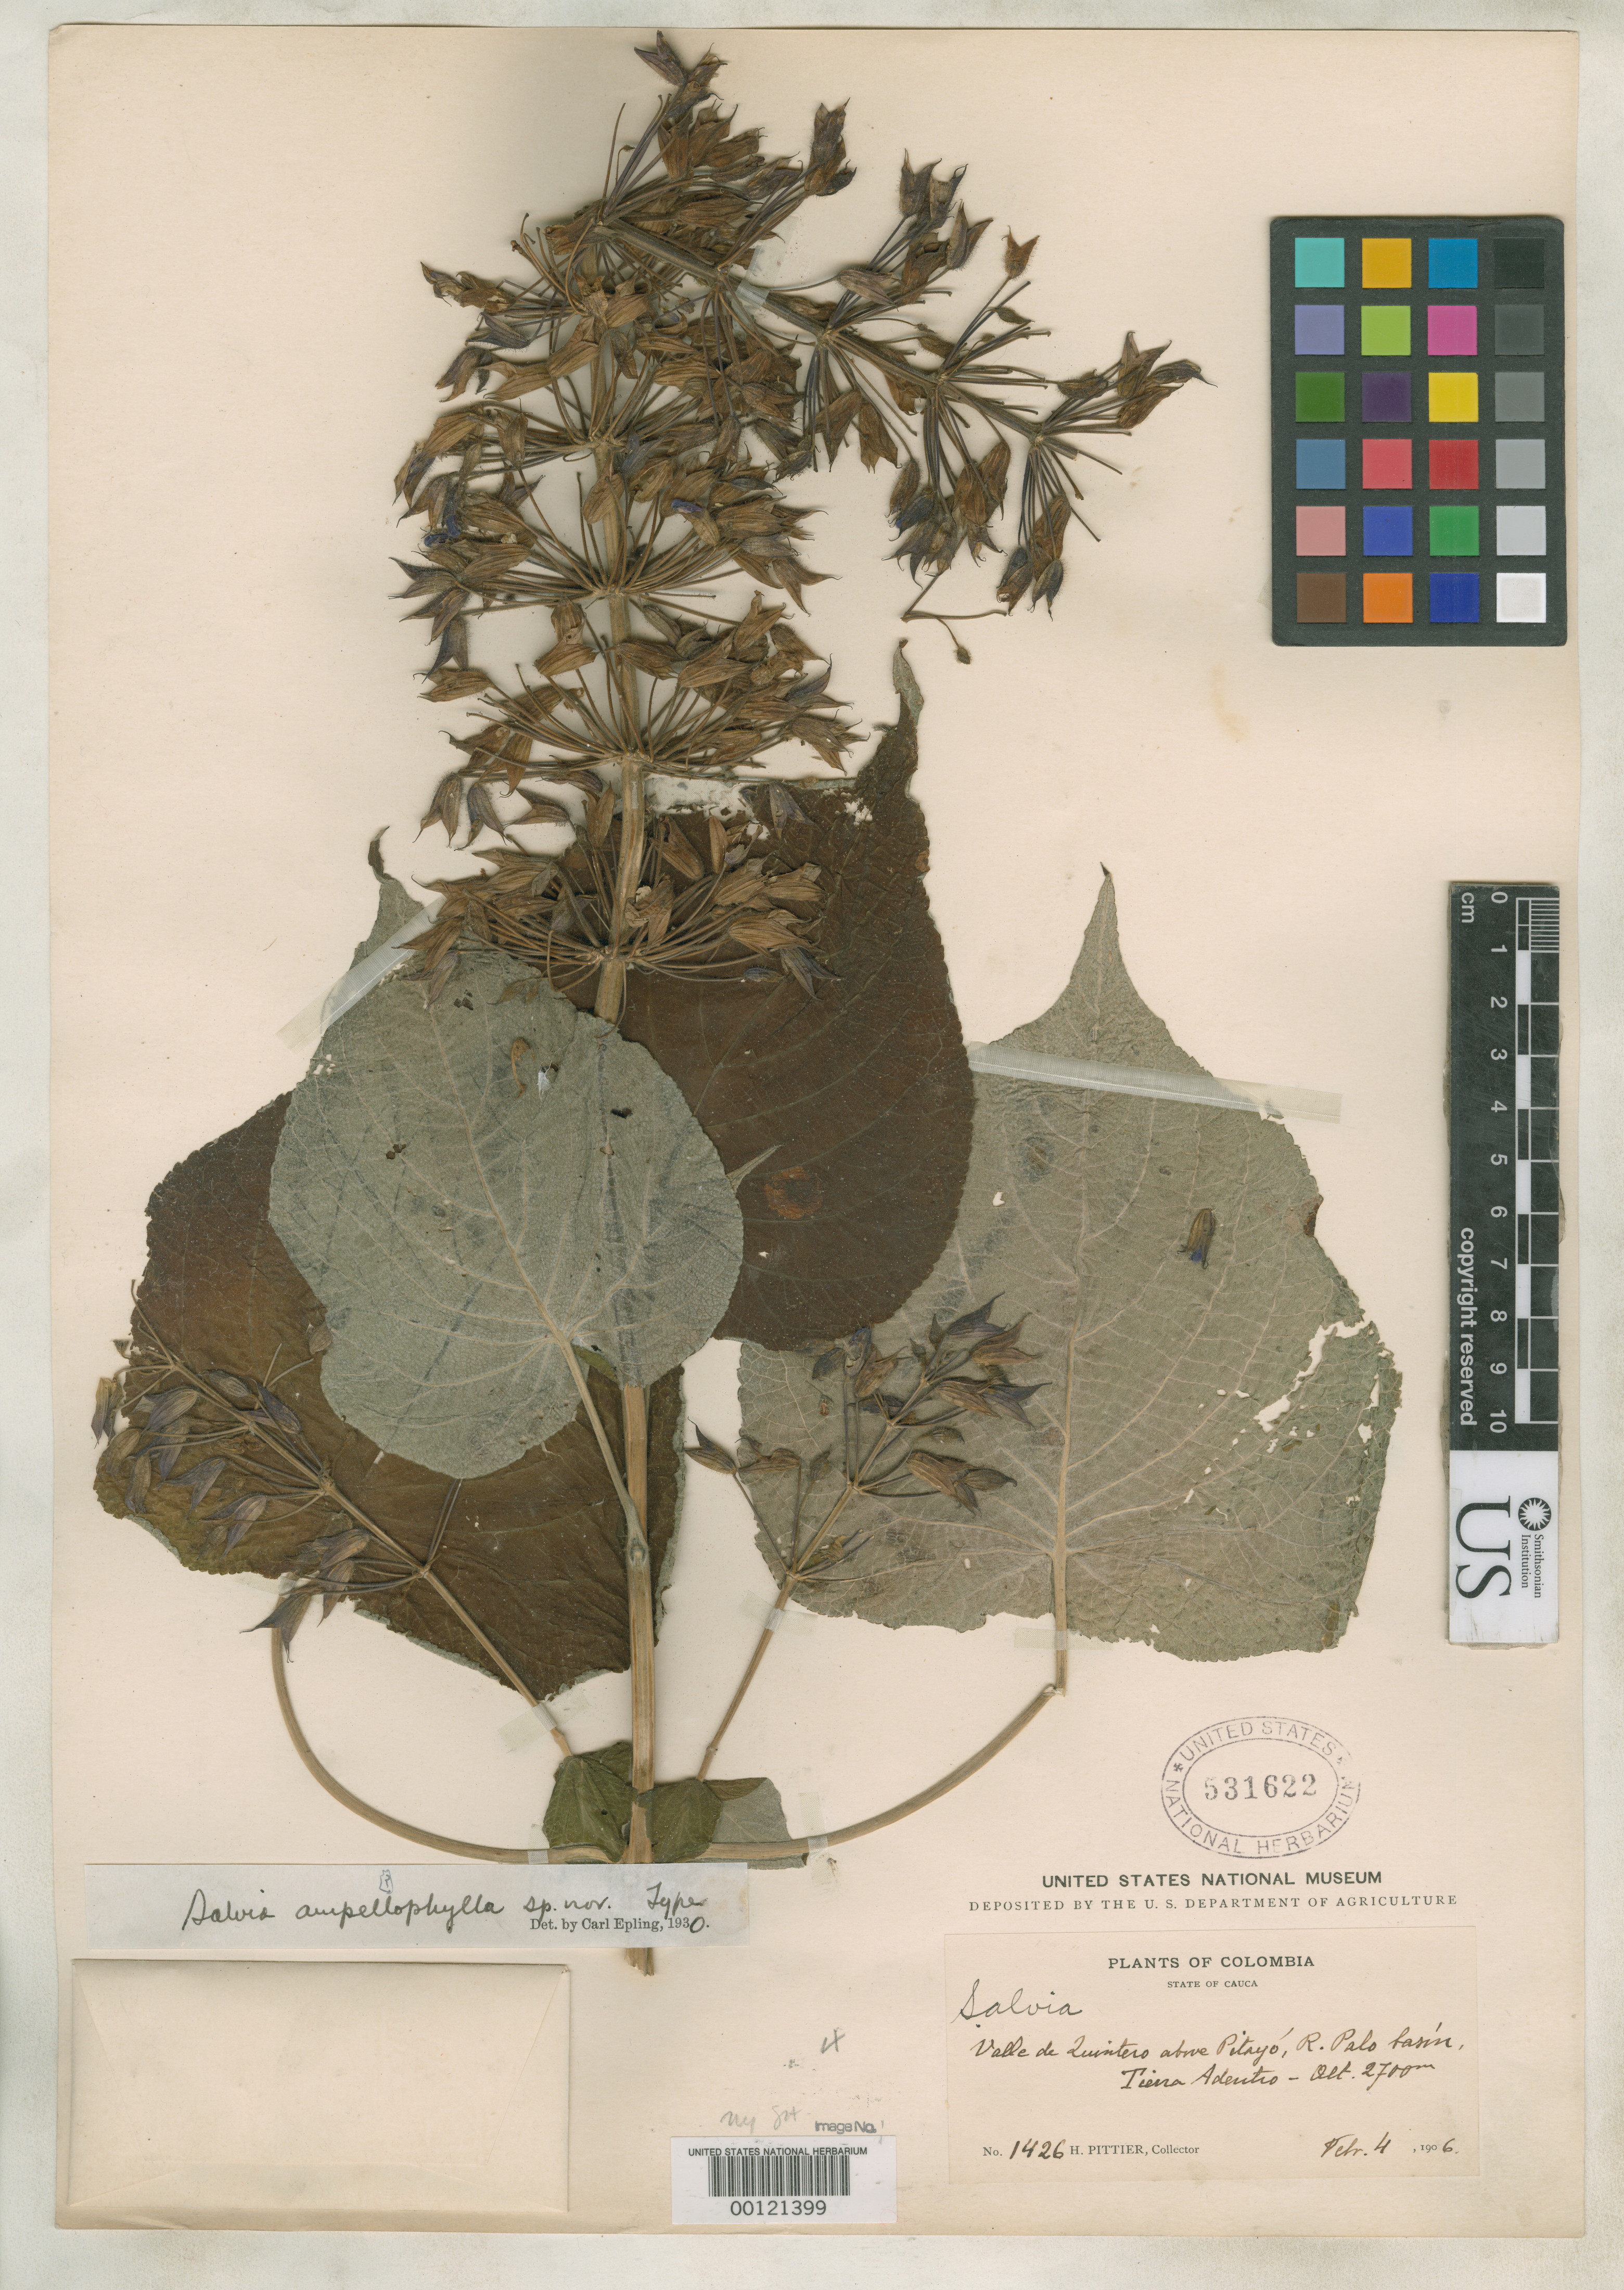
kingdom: Plantae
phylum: Tracheophyta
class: Magnoliopsida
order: Lamiales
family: Lamiaceae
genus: Salvia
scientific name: Salvia ampelophylla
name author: Epling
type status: Holotype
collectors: H. F. Pittier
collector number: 1426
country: Colombia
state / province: Cauca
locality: Valle de Quintero prope Pitayo.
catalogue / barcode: US 531622